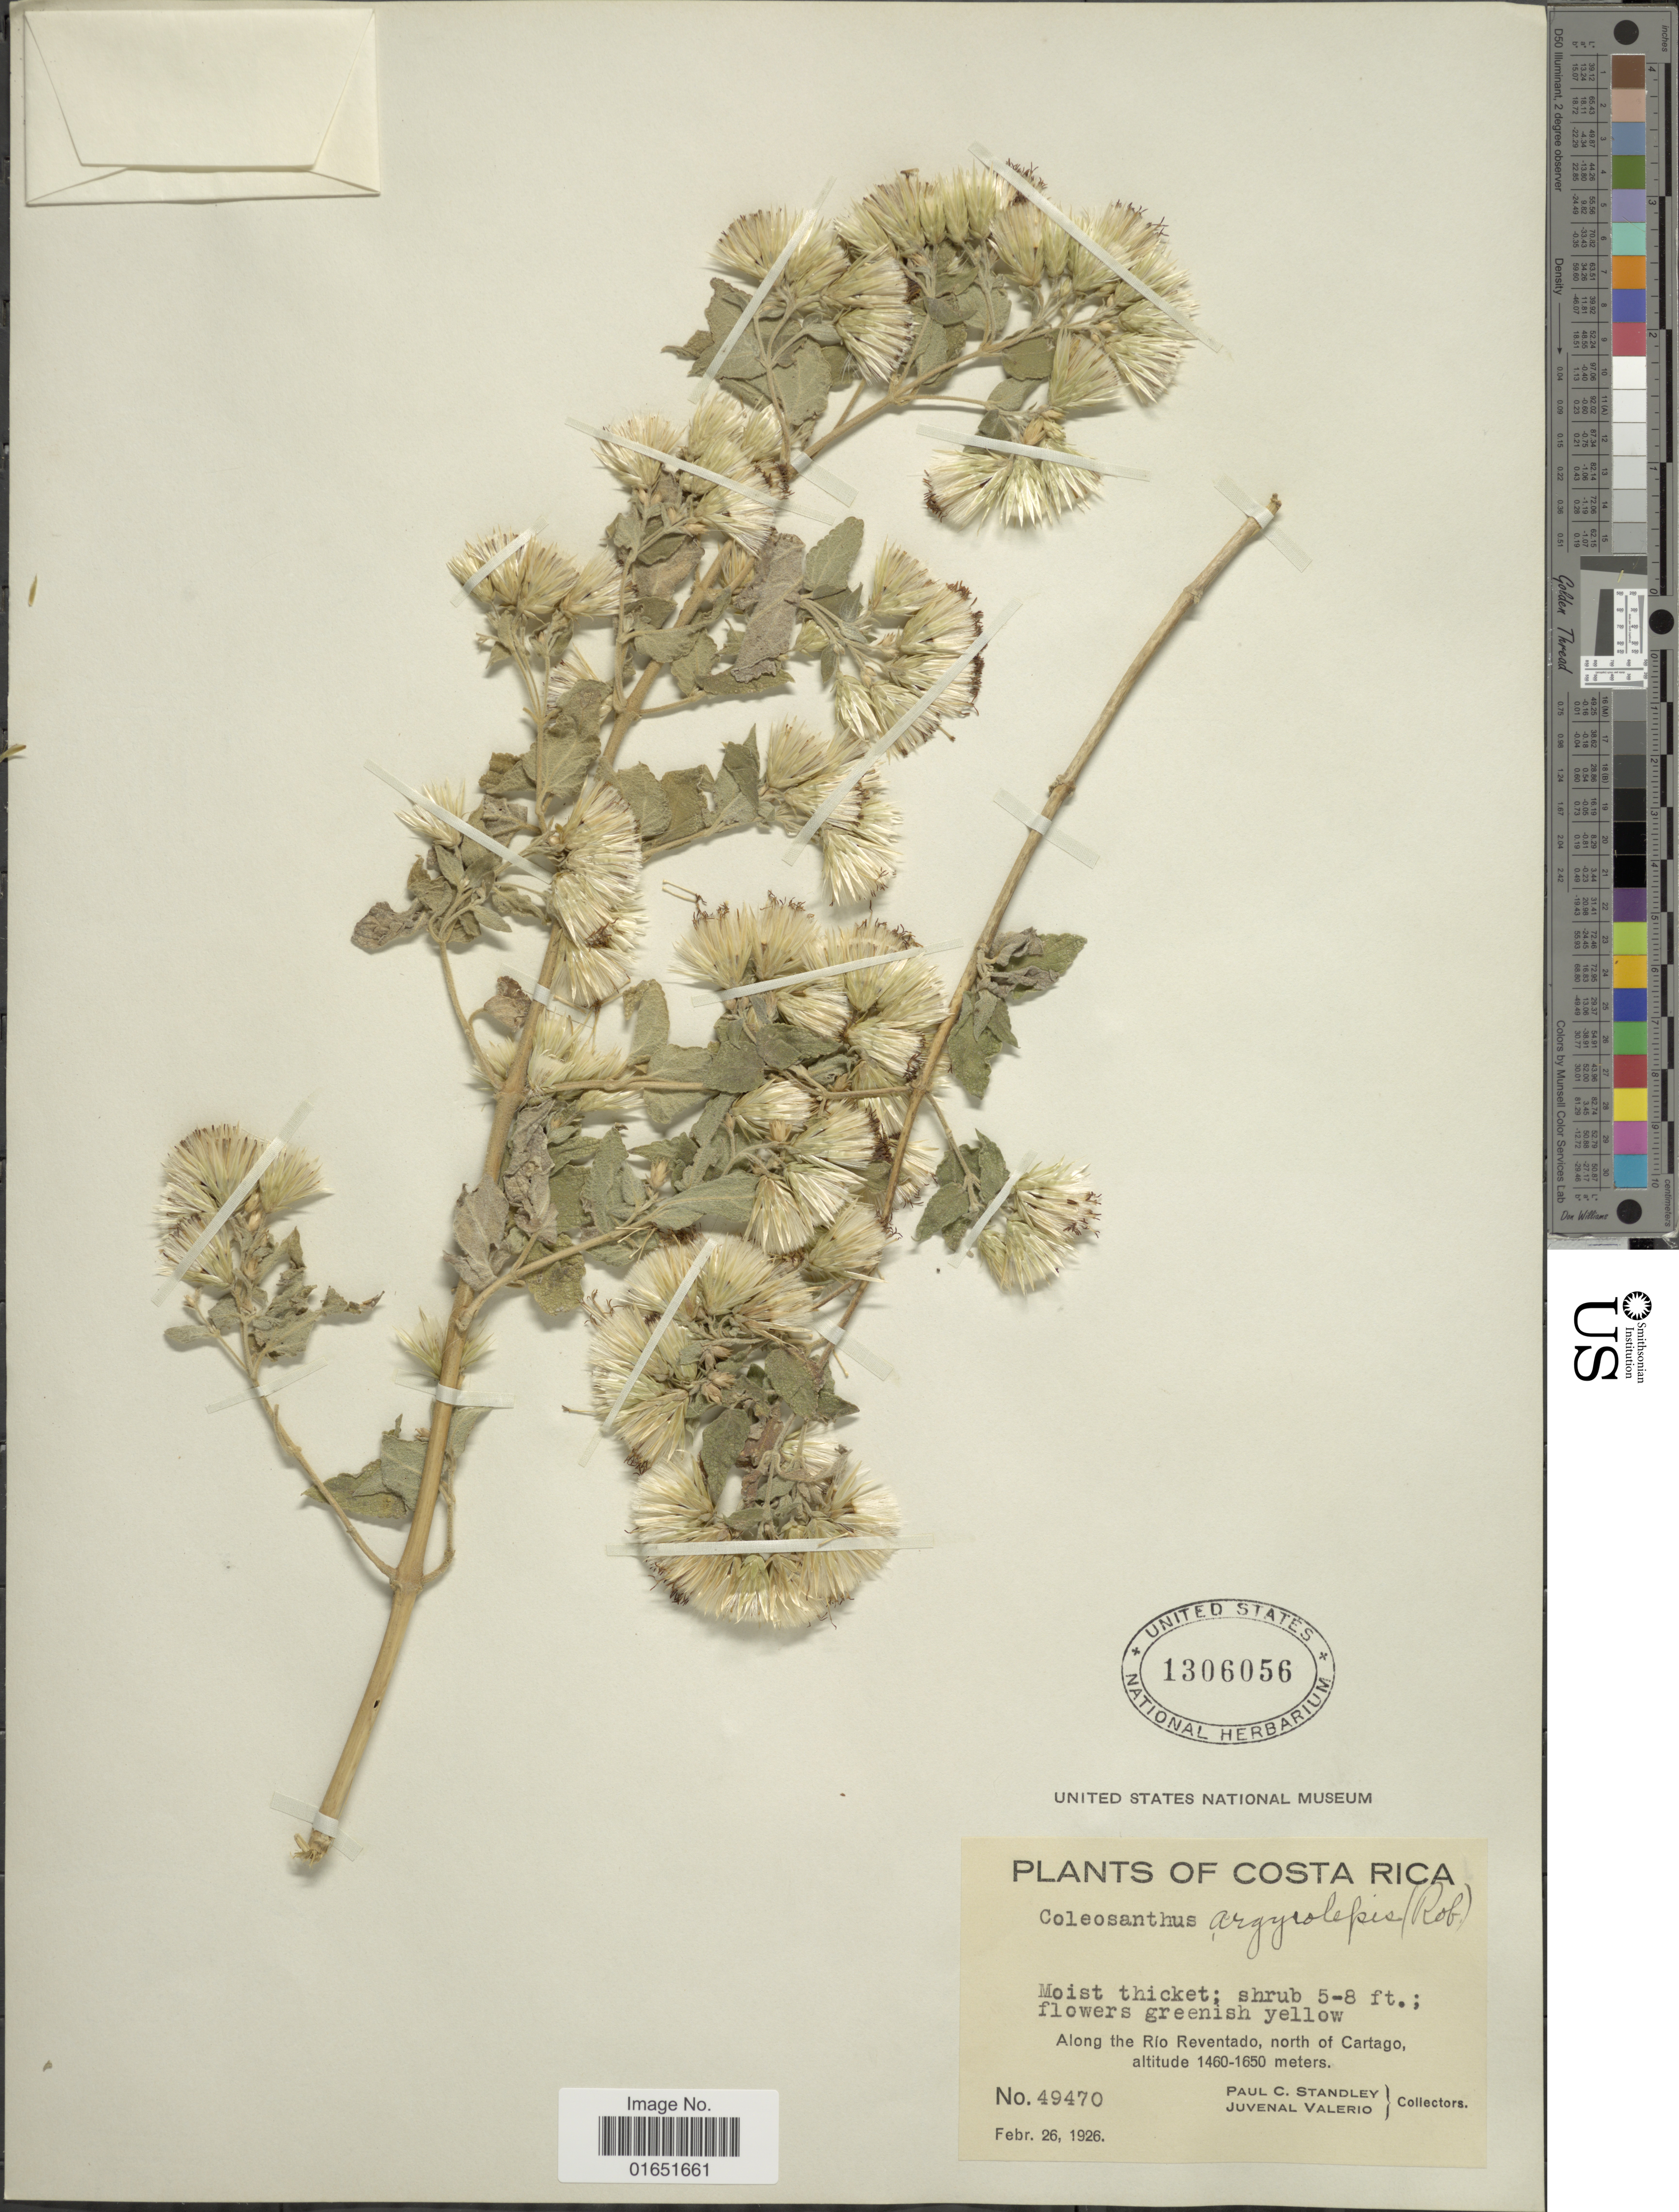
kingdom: Plantae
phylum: Tracheophyta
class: Magnoliopsida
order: Asterales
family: Asteraceae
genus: Brickellia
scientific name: Brickellia argyrolepis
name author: B.L. Rob.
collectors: P. C. Standley & J. Valerio R.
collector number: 49470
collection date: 1926-02-26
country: Costa Rica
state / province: Cartago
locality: Along the Río Reventado, north of Cartago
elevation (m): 1460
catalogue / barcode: US 1306056